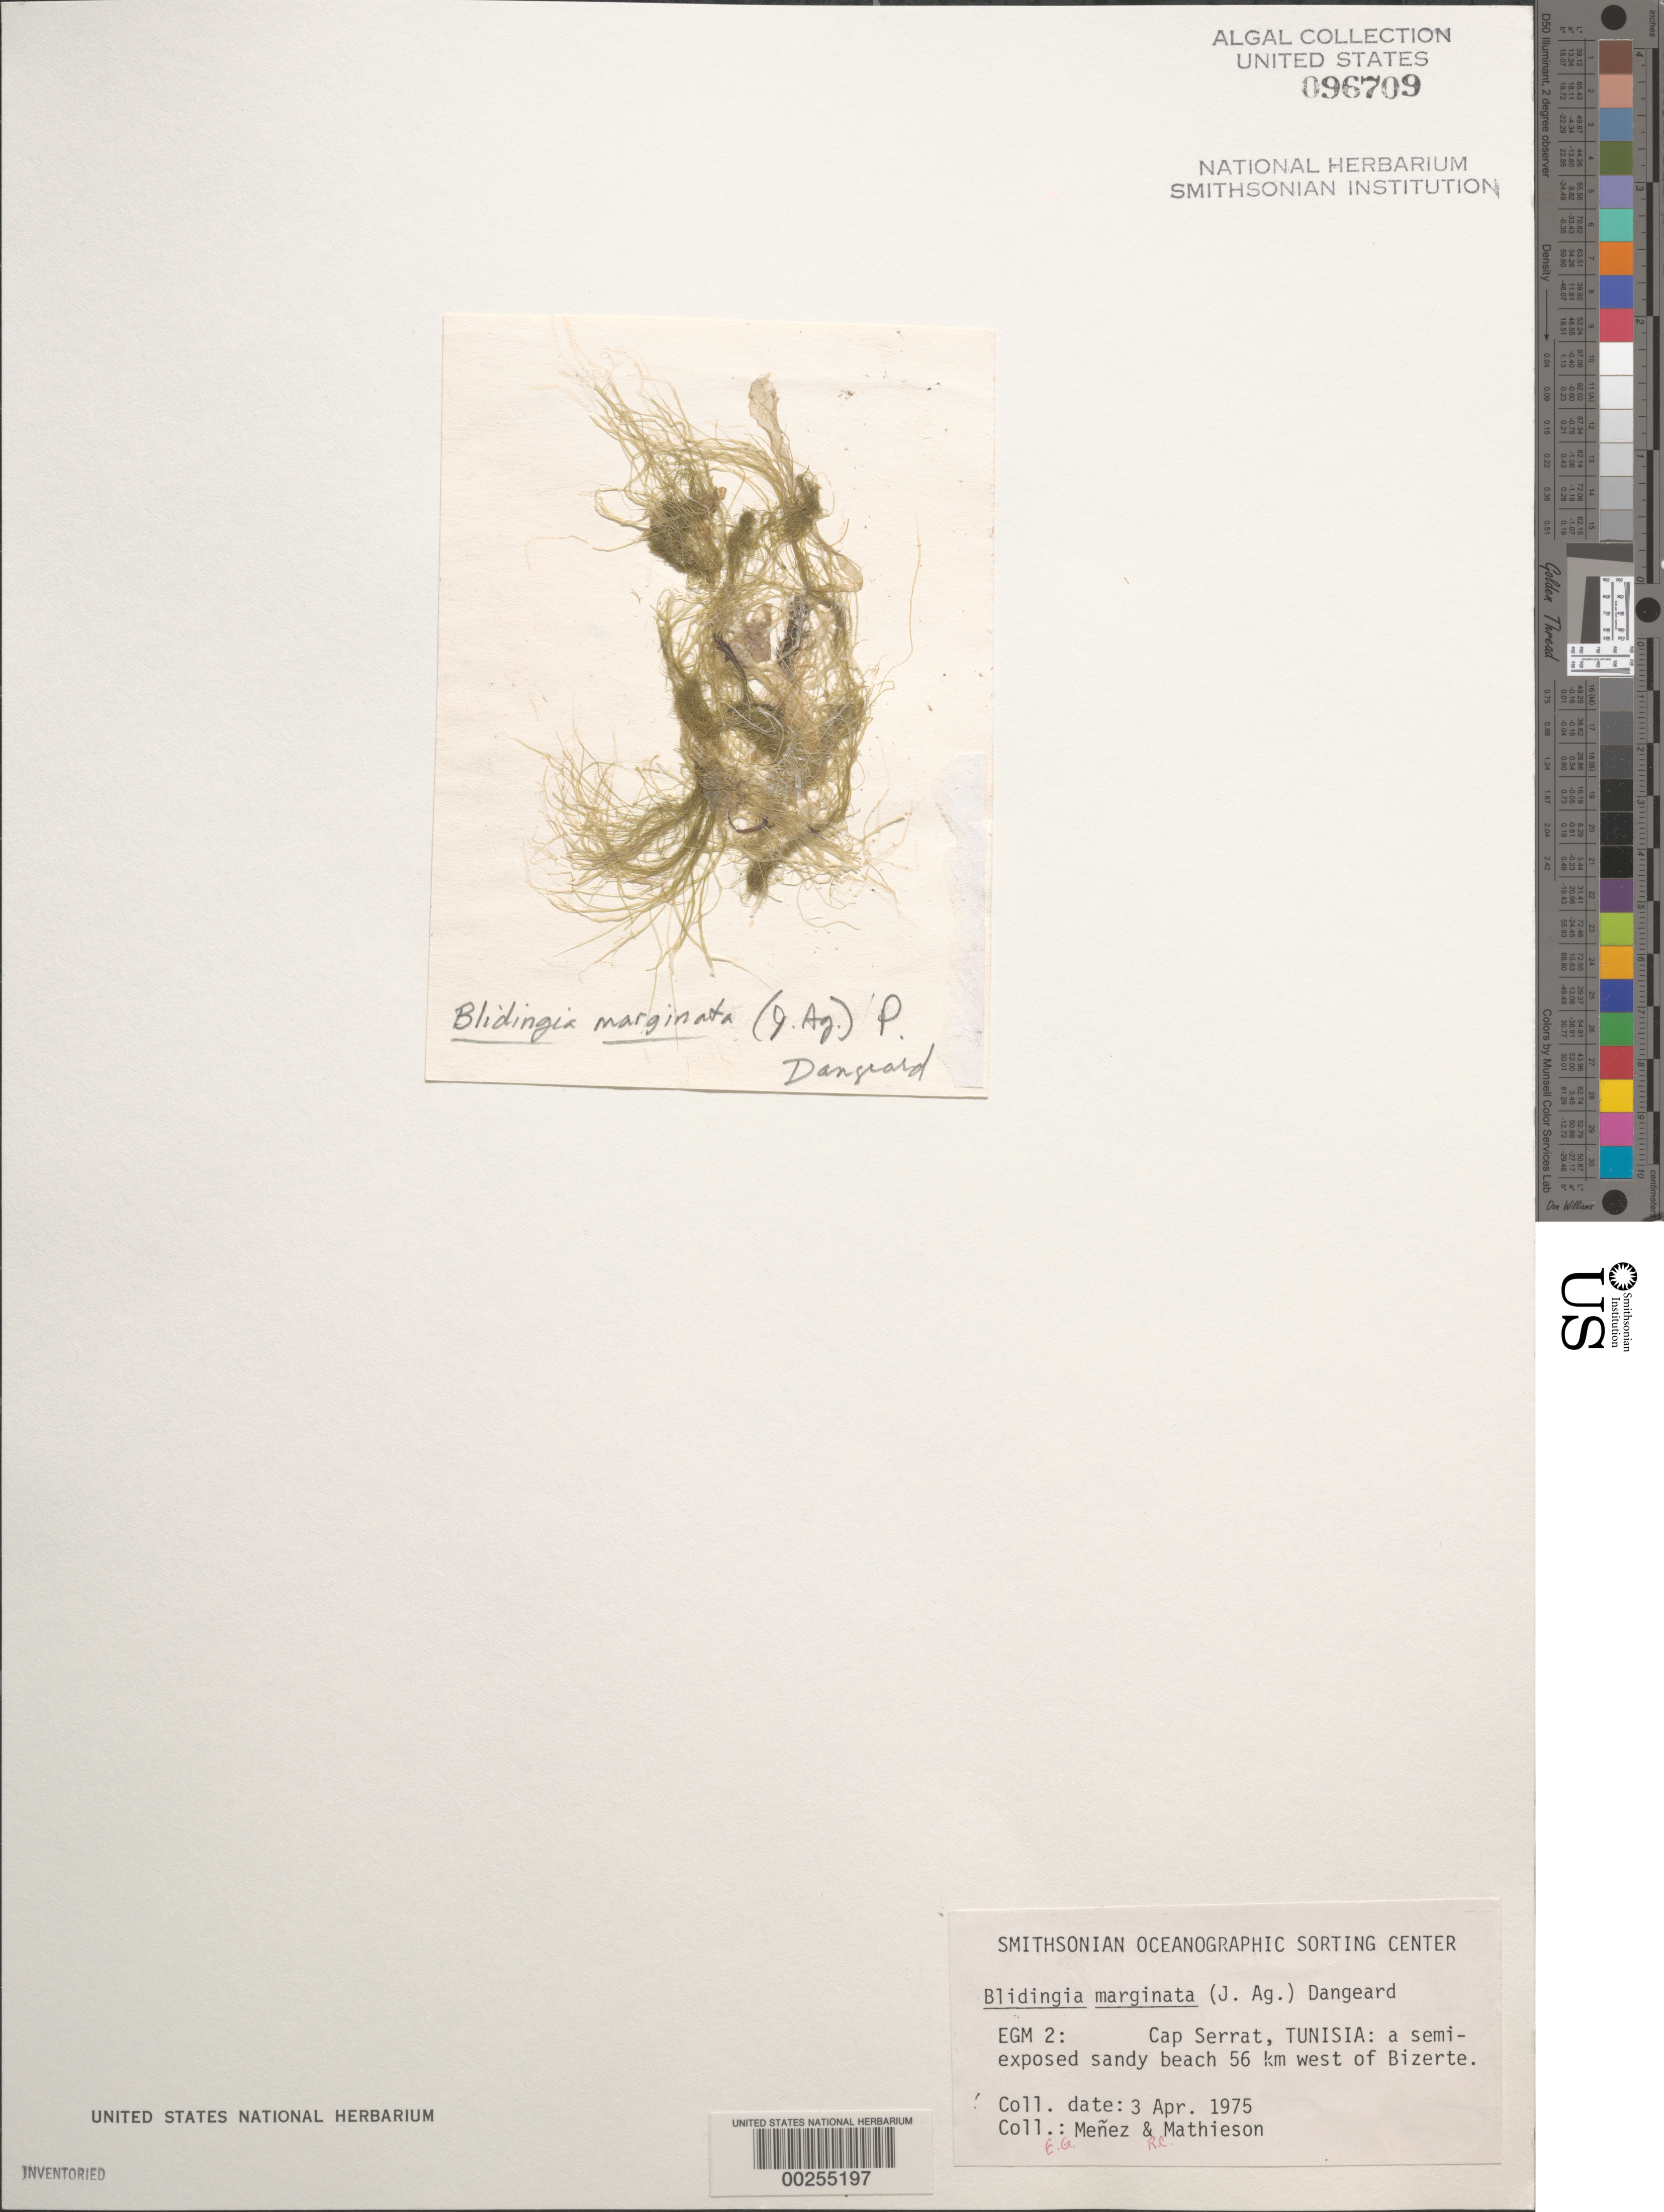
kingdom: Plantae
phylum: Chlorophyta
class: Ulvophyceae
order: Ulvales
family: Kornmanniaceae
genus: Blidingia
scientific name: Blidingia marginata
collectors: Meñez & R. Mathieson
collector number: EGM 2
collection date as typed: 03 Apr 1975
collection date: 1975-04-03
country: Tunisia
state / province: Bizerte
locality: Cap serrat, 56 km west of bizerte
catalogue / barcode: US 96709